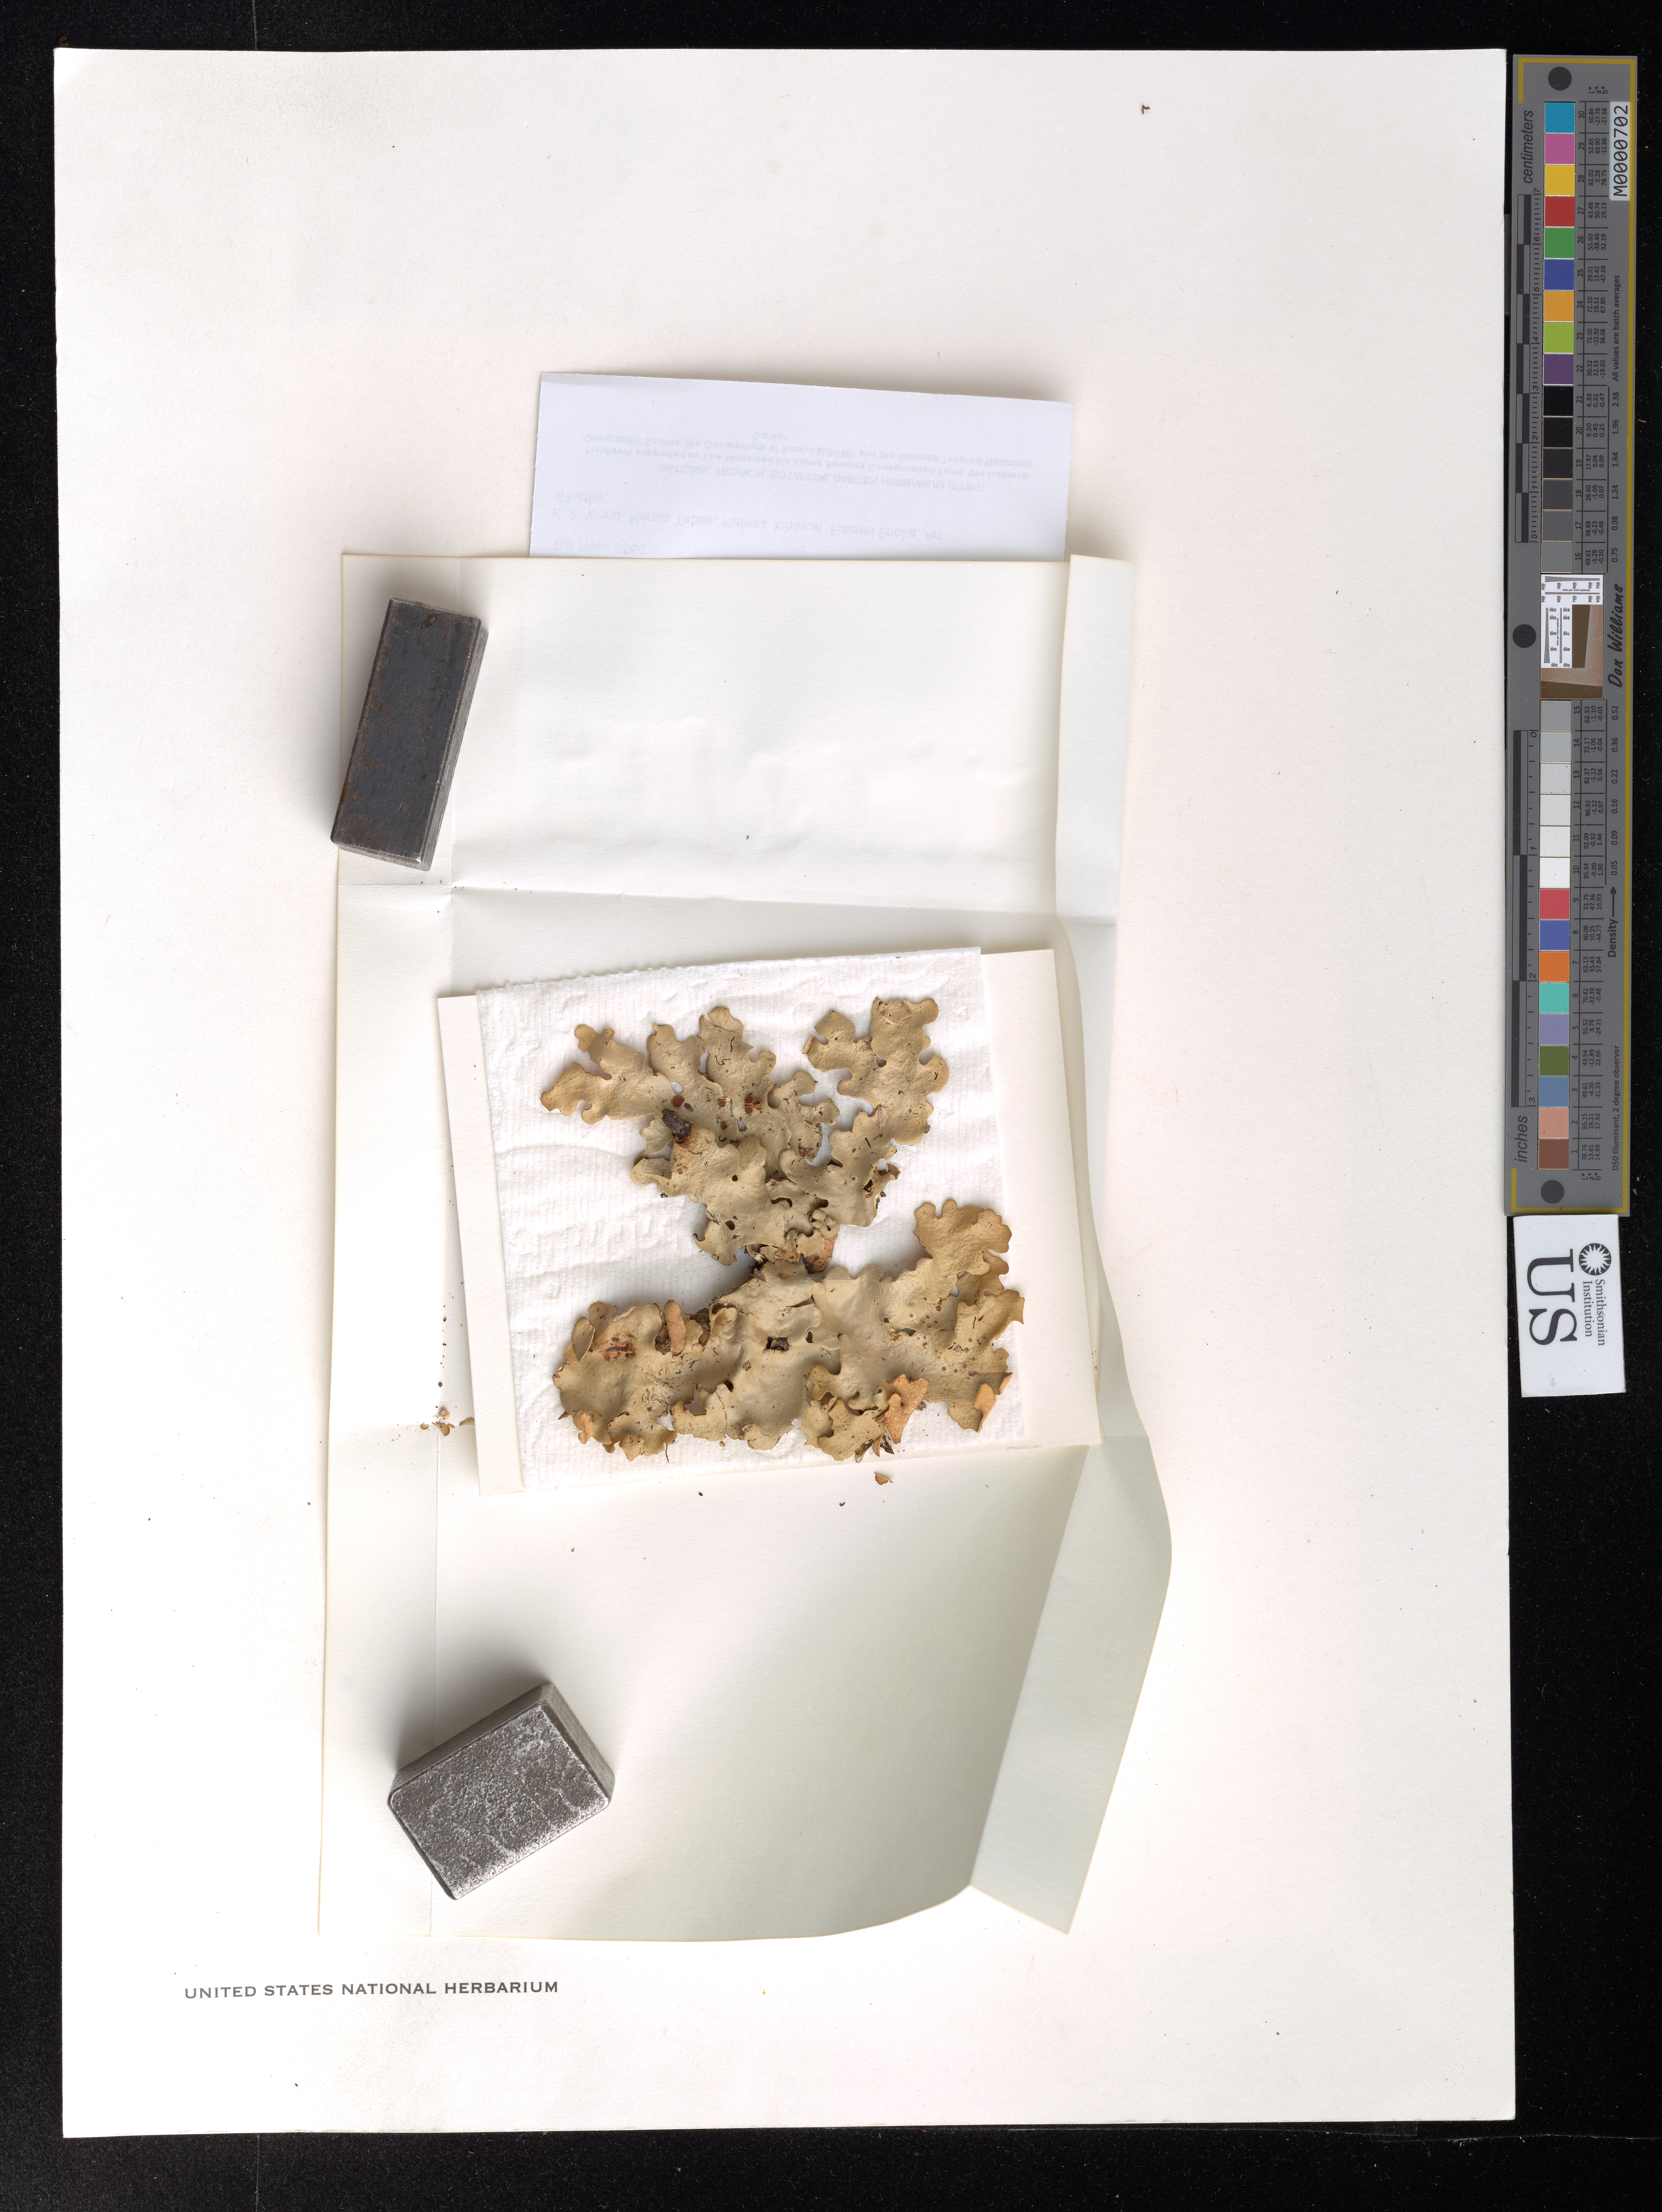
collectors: T. W. Flynn, K. R. Wood, M. Tabua, M. Johnson, F. Enoka & A. Whistler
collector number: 8560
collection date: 2016-06-18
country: Samoa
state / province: Gagaifomauga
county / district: Savaii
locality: Mt. Matavanu crater rim.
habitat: Metrosideros dominated forest w/ Fagraea, Meryta, Melastoma. All trees clothed in bryophytes and orchids.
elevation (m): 660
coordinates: -13.537250, -172.394367